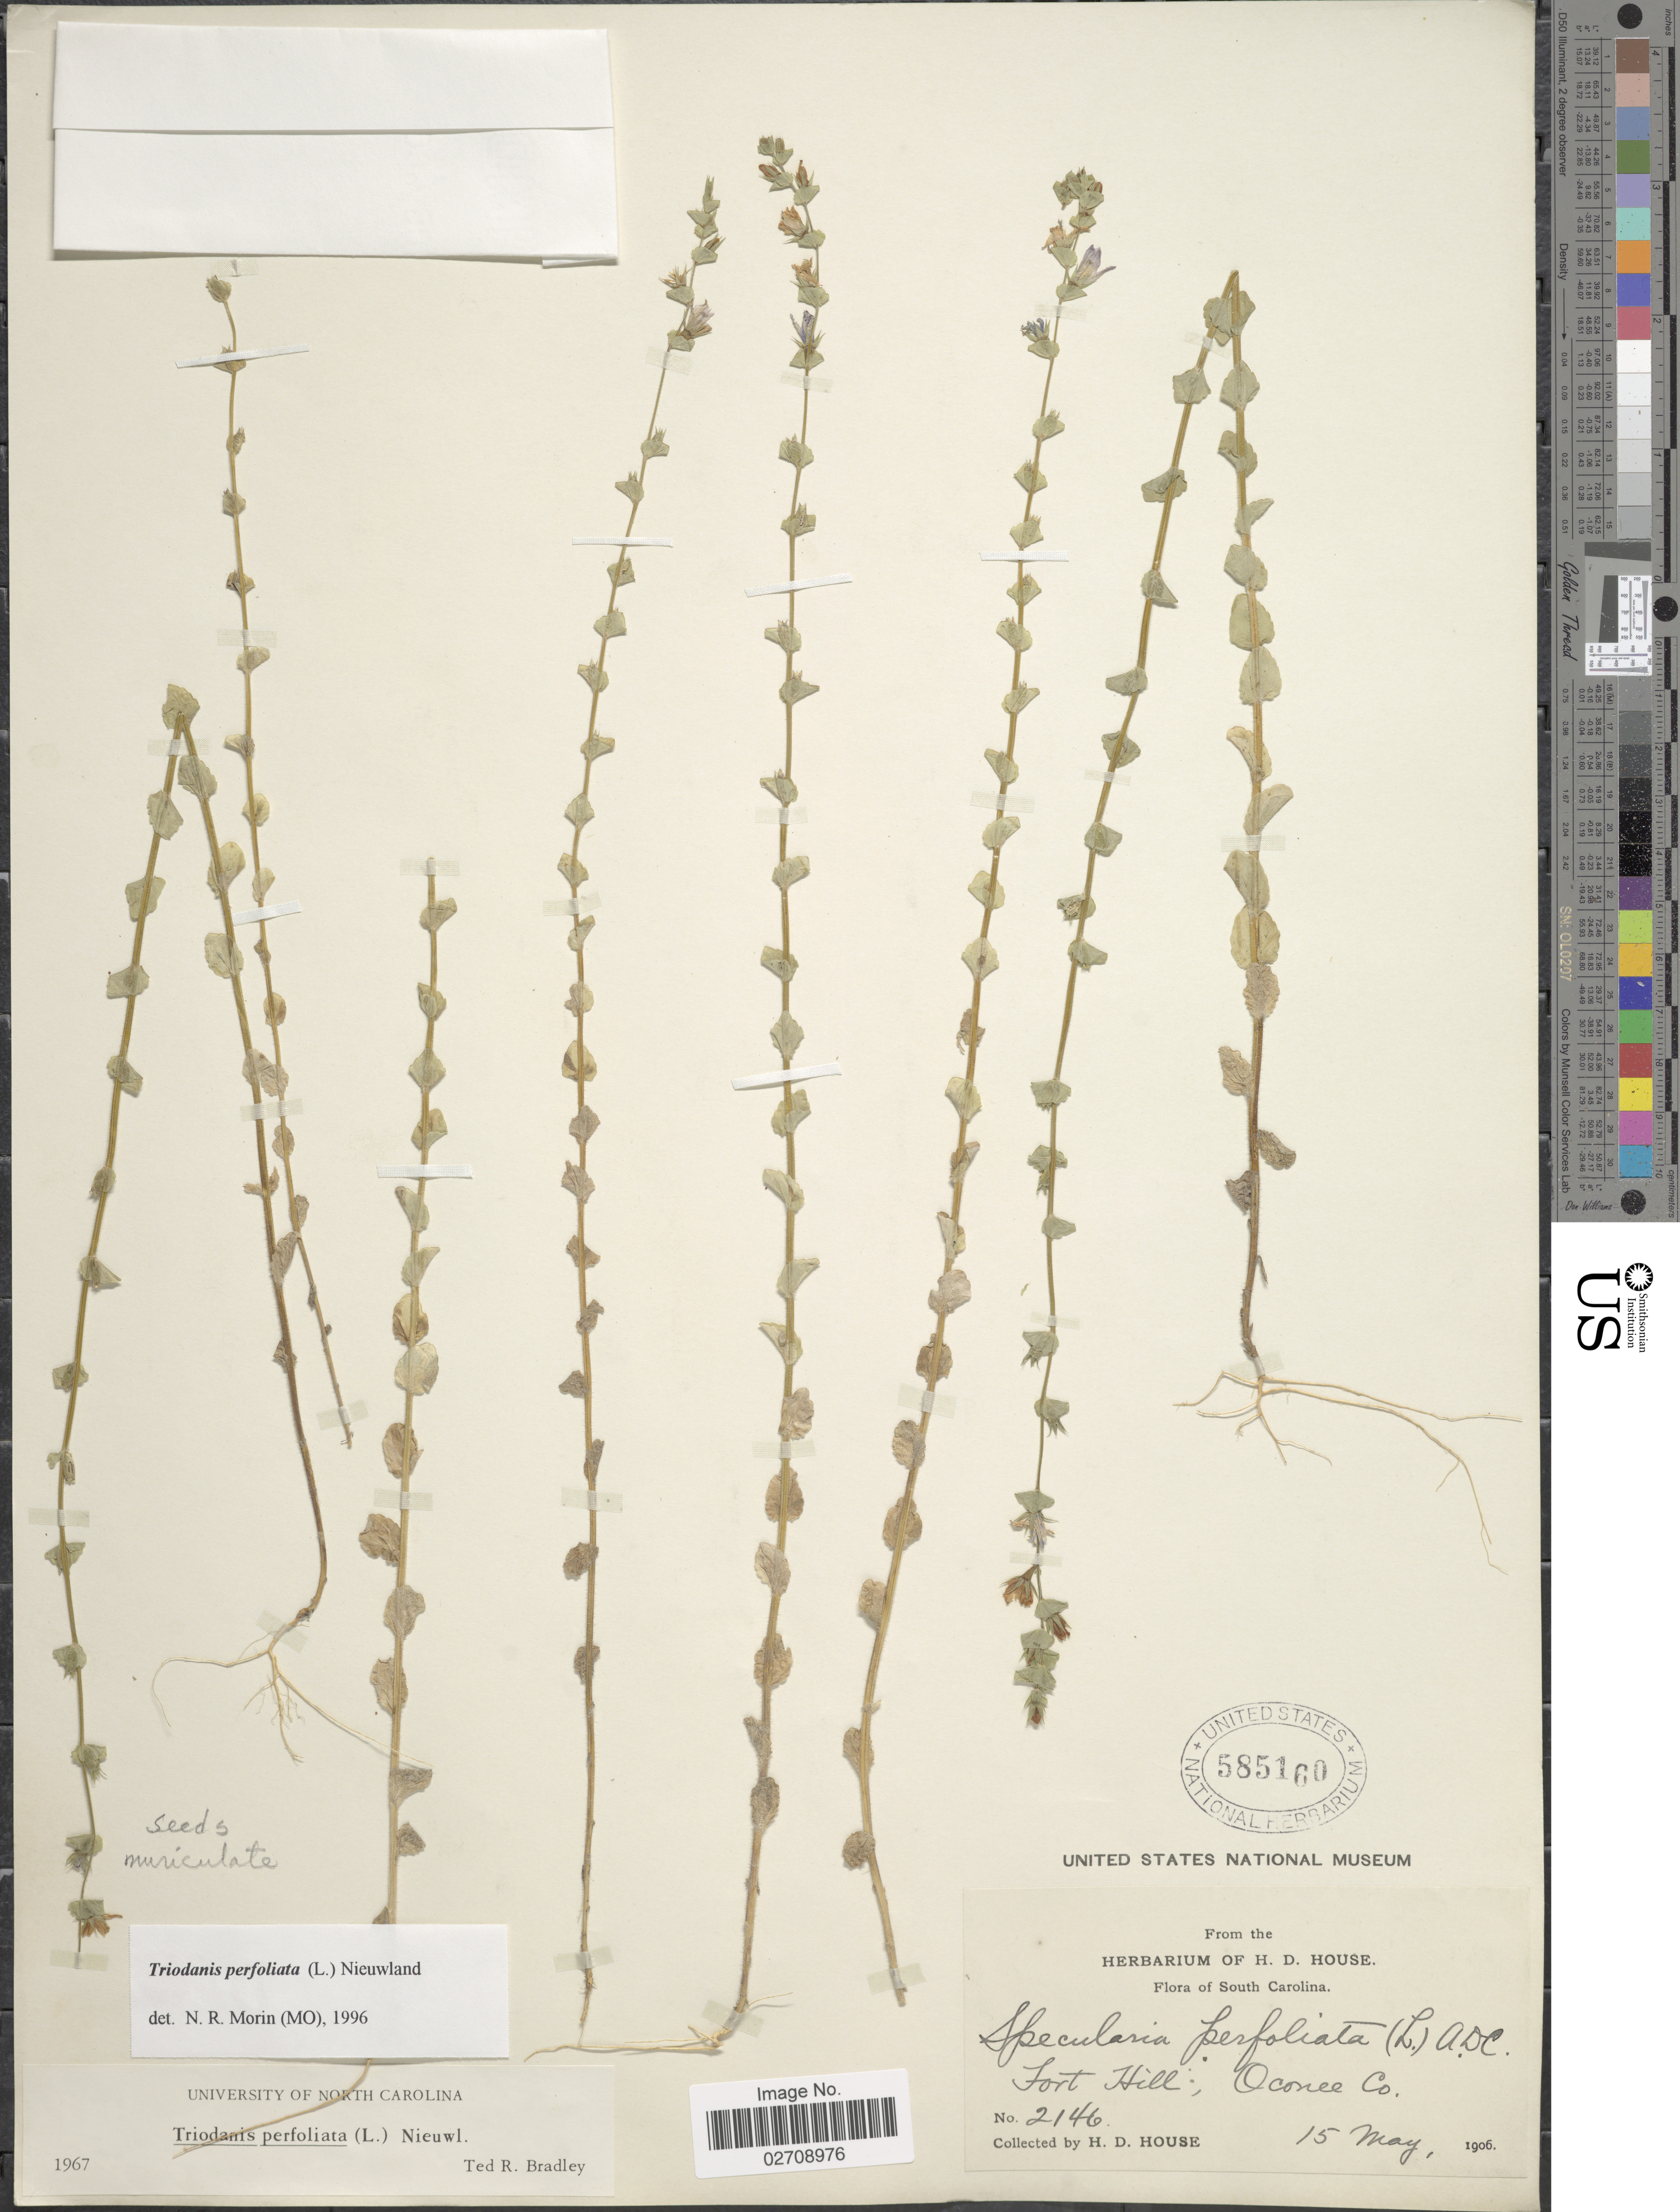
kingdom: Plantae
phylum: Tracheophyta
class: Magnoliopsida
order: Asterales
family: Campanulaceae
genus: Triodanis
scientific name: Triodanis perfoliata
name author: (L.) Nieuwl.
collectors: H. D. House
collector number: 2146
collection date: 1906-05-15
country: United States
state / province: South Carolina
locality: Fort Hill, Oconee Co.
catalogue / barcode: US 585160